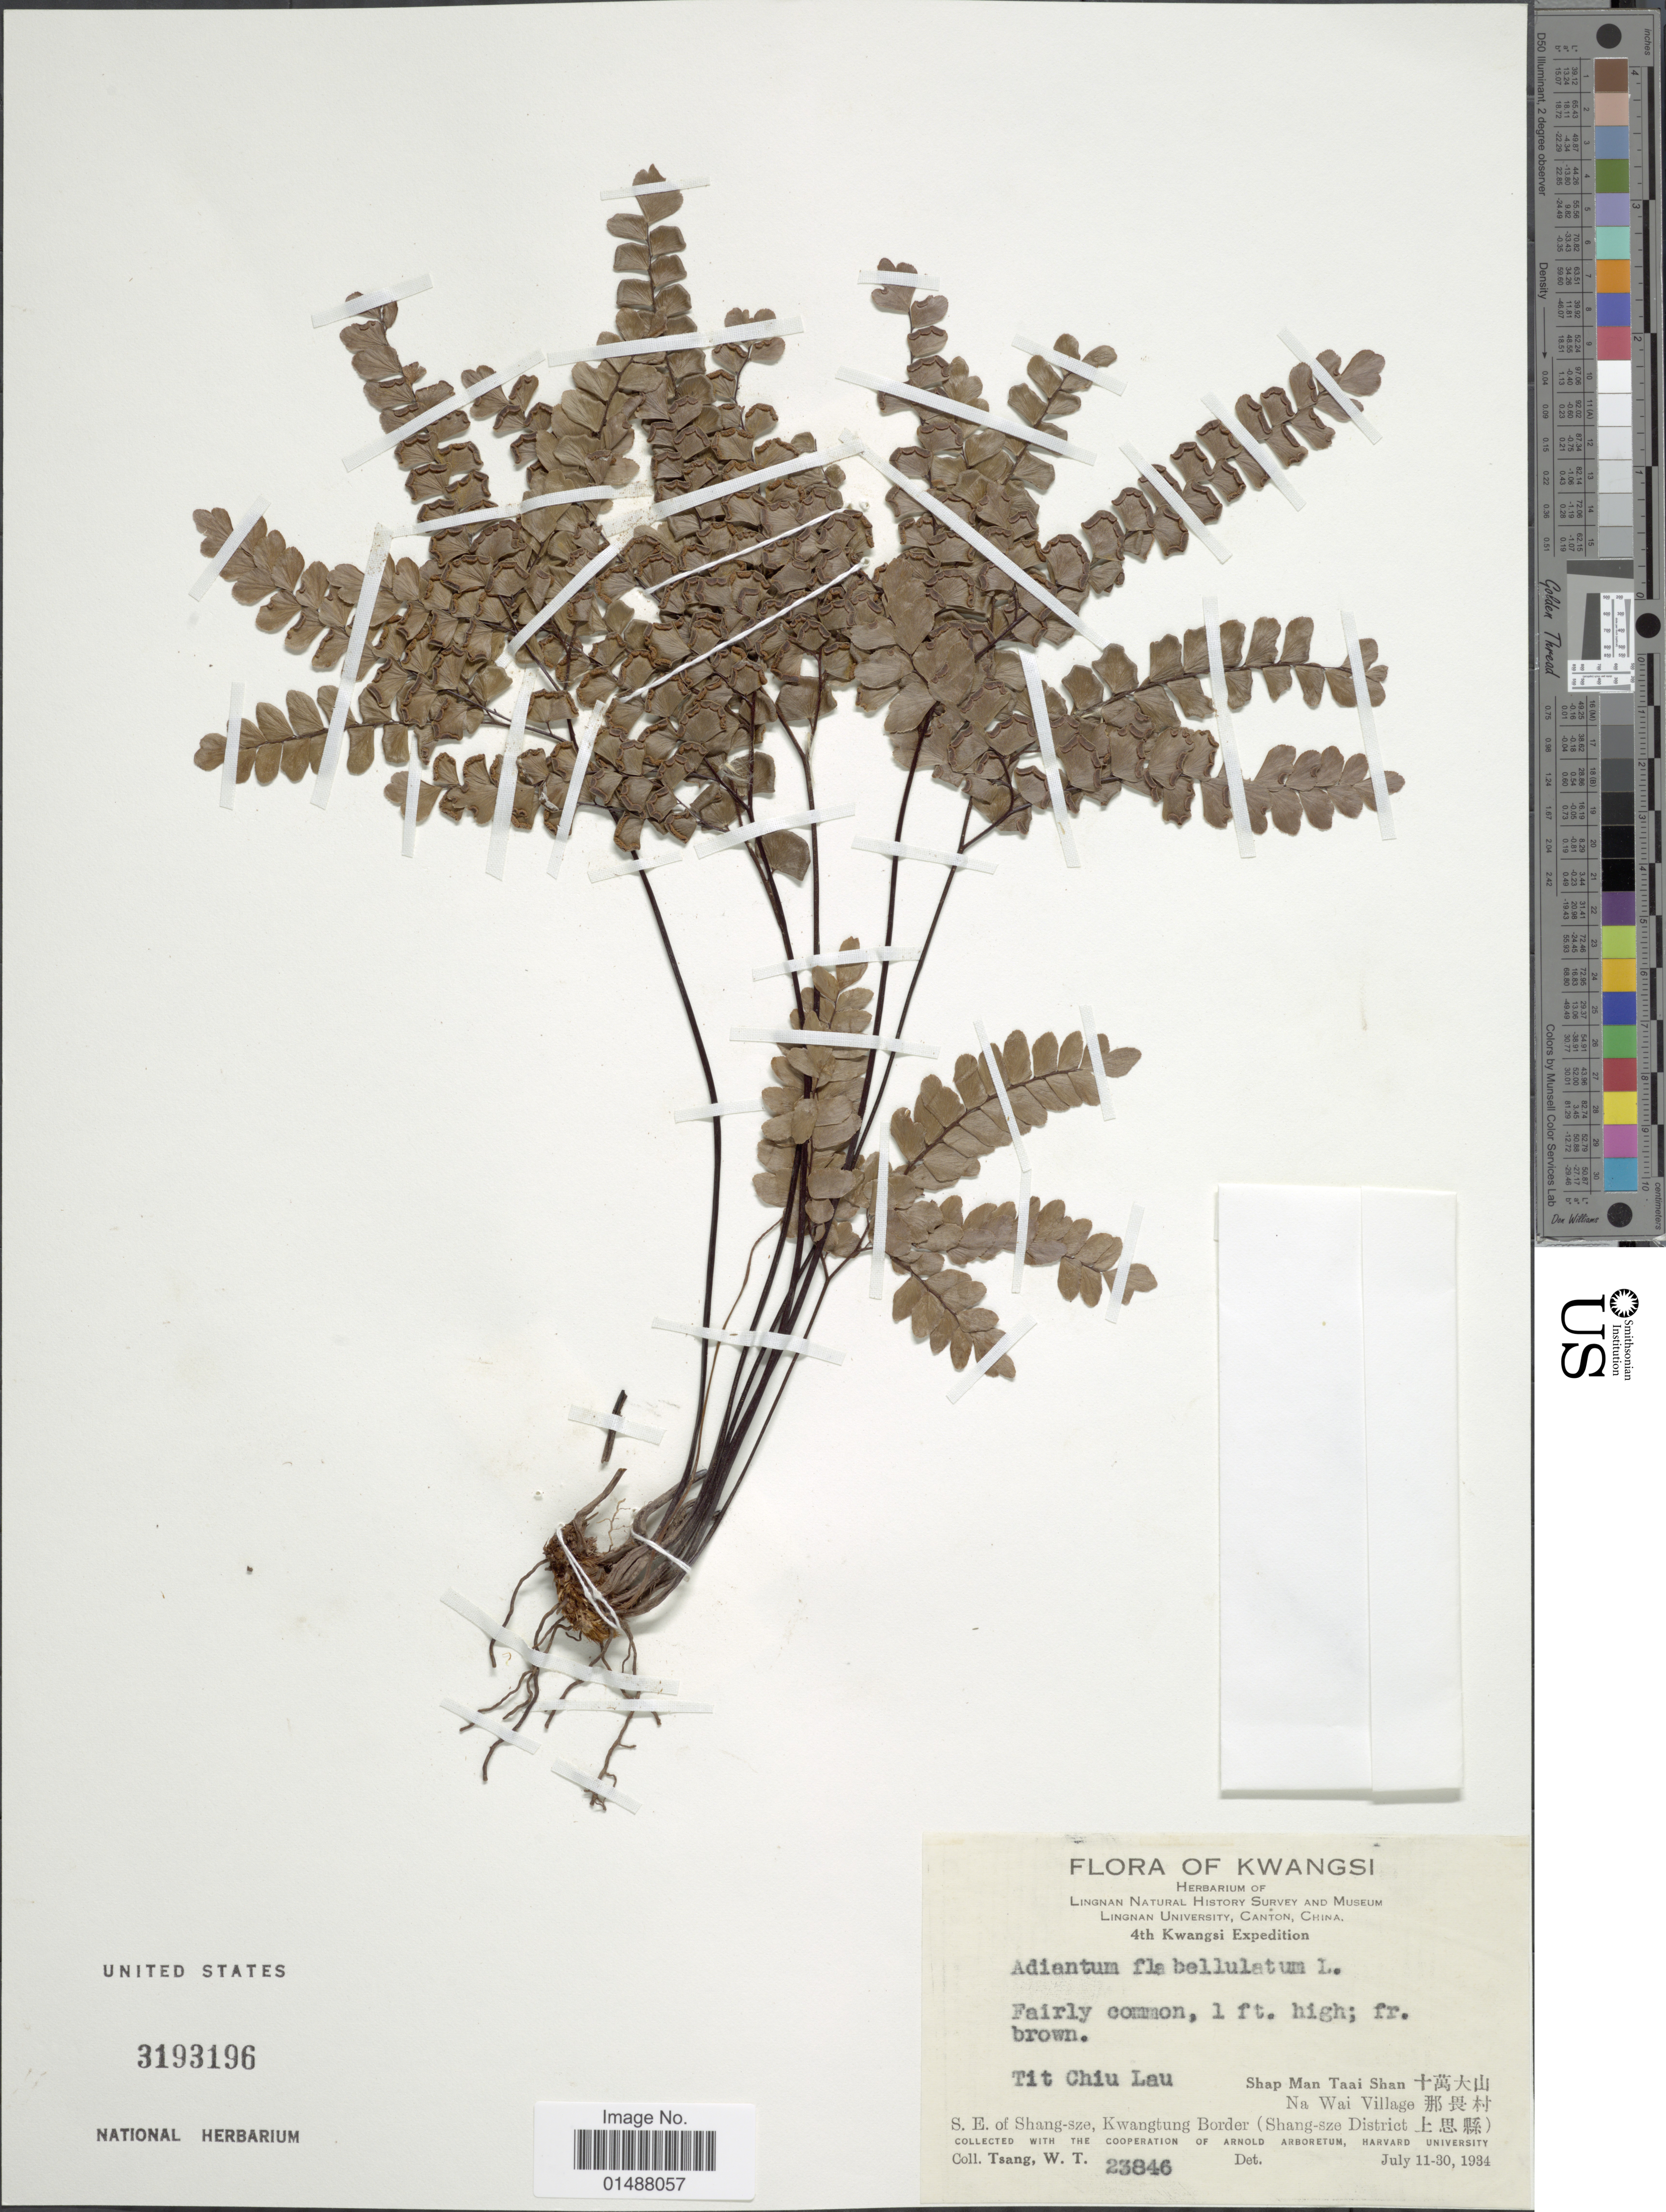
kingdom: Plantae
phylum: Tracheophyta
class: Polypodiopsida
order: Polypodiales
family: Pteridaceae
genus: Adiantum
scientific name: Adiantum flabellulatum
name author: L.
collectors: W. T. Tsang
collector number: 23846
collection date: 1934-07-11/1934-07-30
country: China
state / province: Guangdong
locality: Kwangsi, Tit Chiu Kau, Shap Man Taai Shan X, Na Wai Village X, S. E of Shang-sze, Kwangtung Border ( Shang-sze District X).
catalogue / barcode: US 3193196